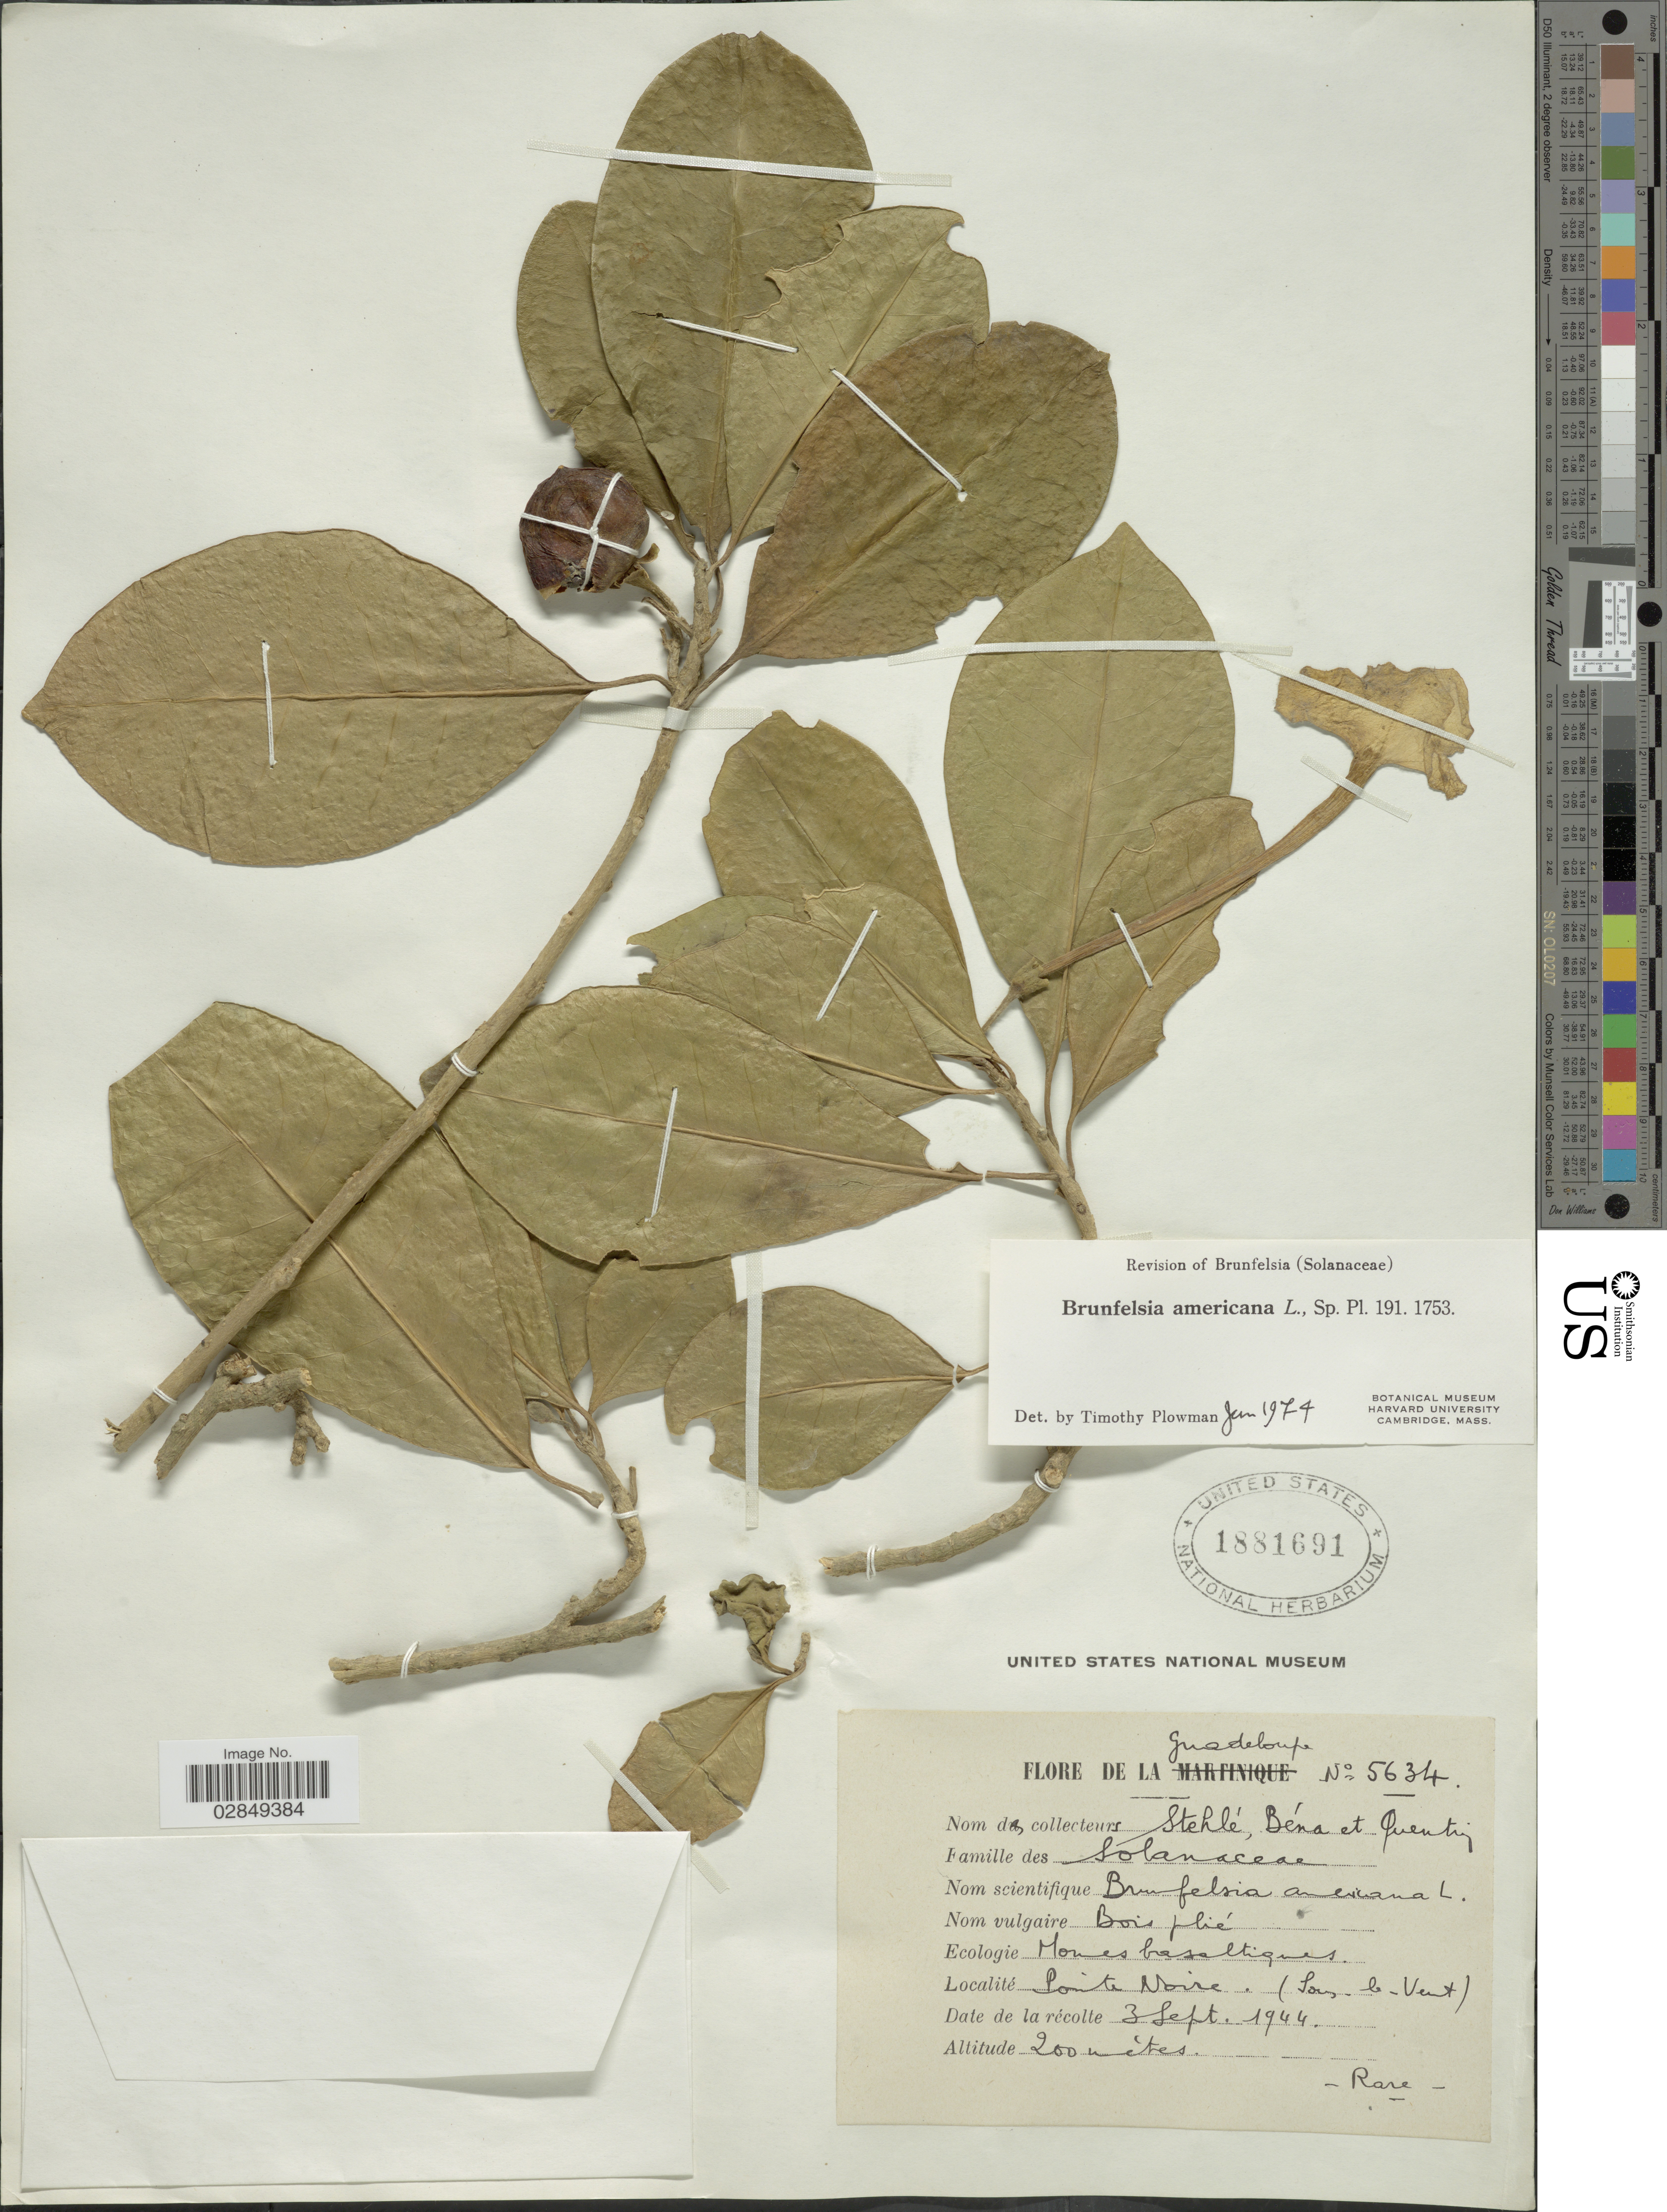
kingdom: Plantae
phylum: Tracheophyta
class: Magnoliopsida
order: Solanales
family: Solanaceae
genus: Brunfelsia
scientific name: Brunfelsia americana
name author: L.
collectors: -- Stehlé, -. Béna & -. Quentin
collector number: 5634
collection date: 1944-09-03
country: Guadeloupe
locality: Ponte Noire (Sois b. Vent).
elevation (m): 200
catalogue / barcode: US 1881691